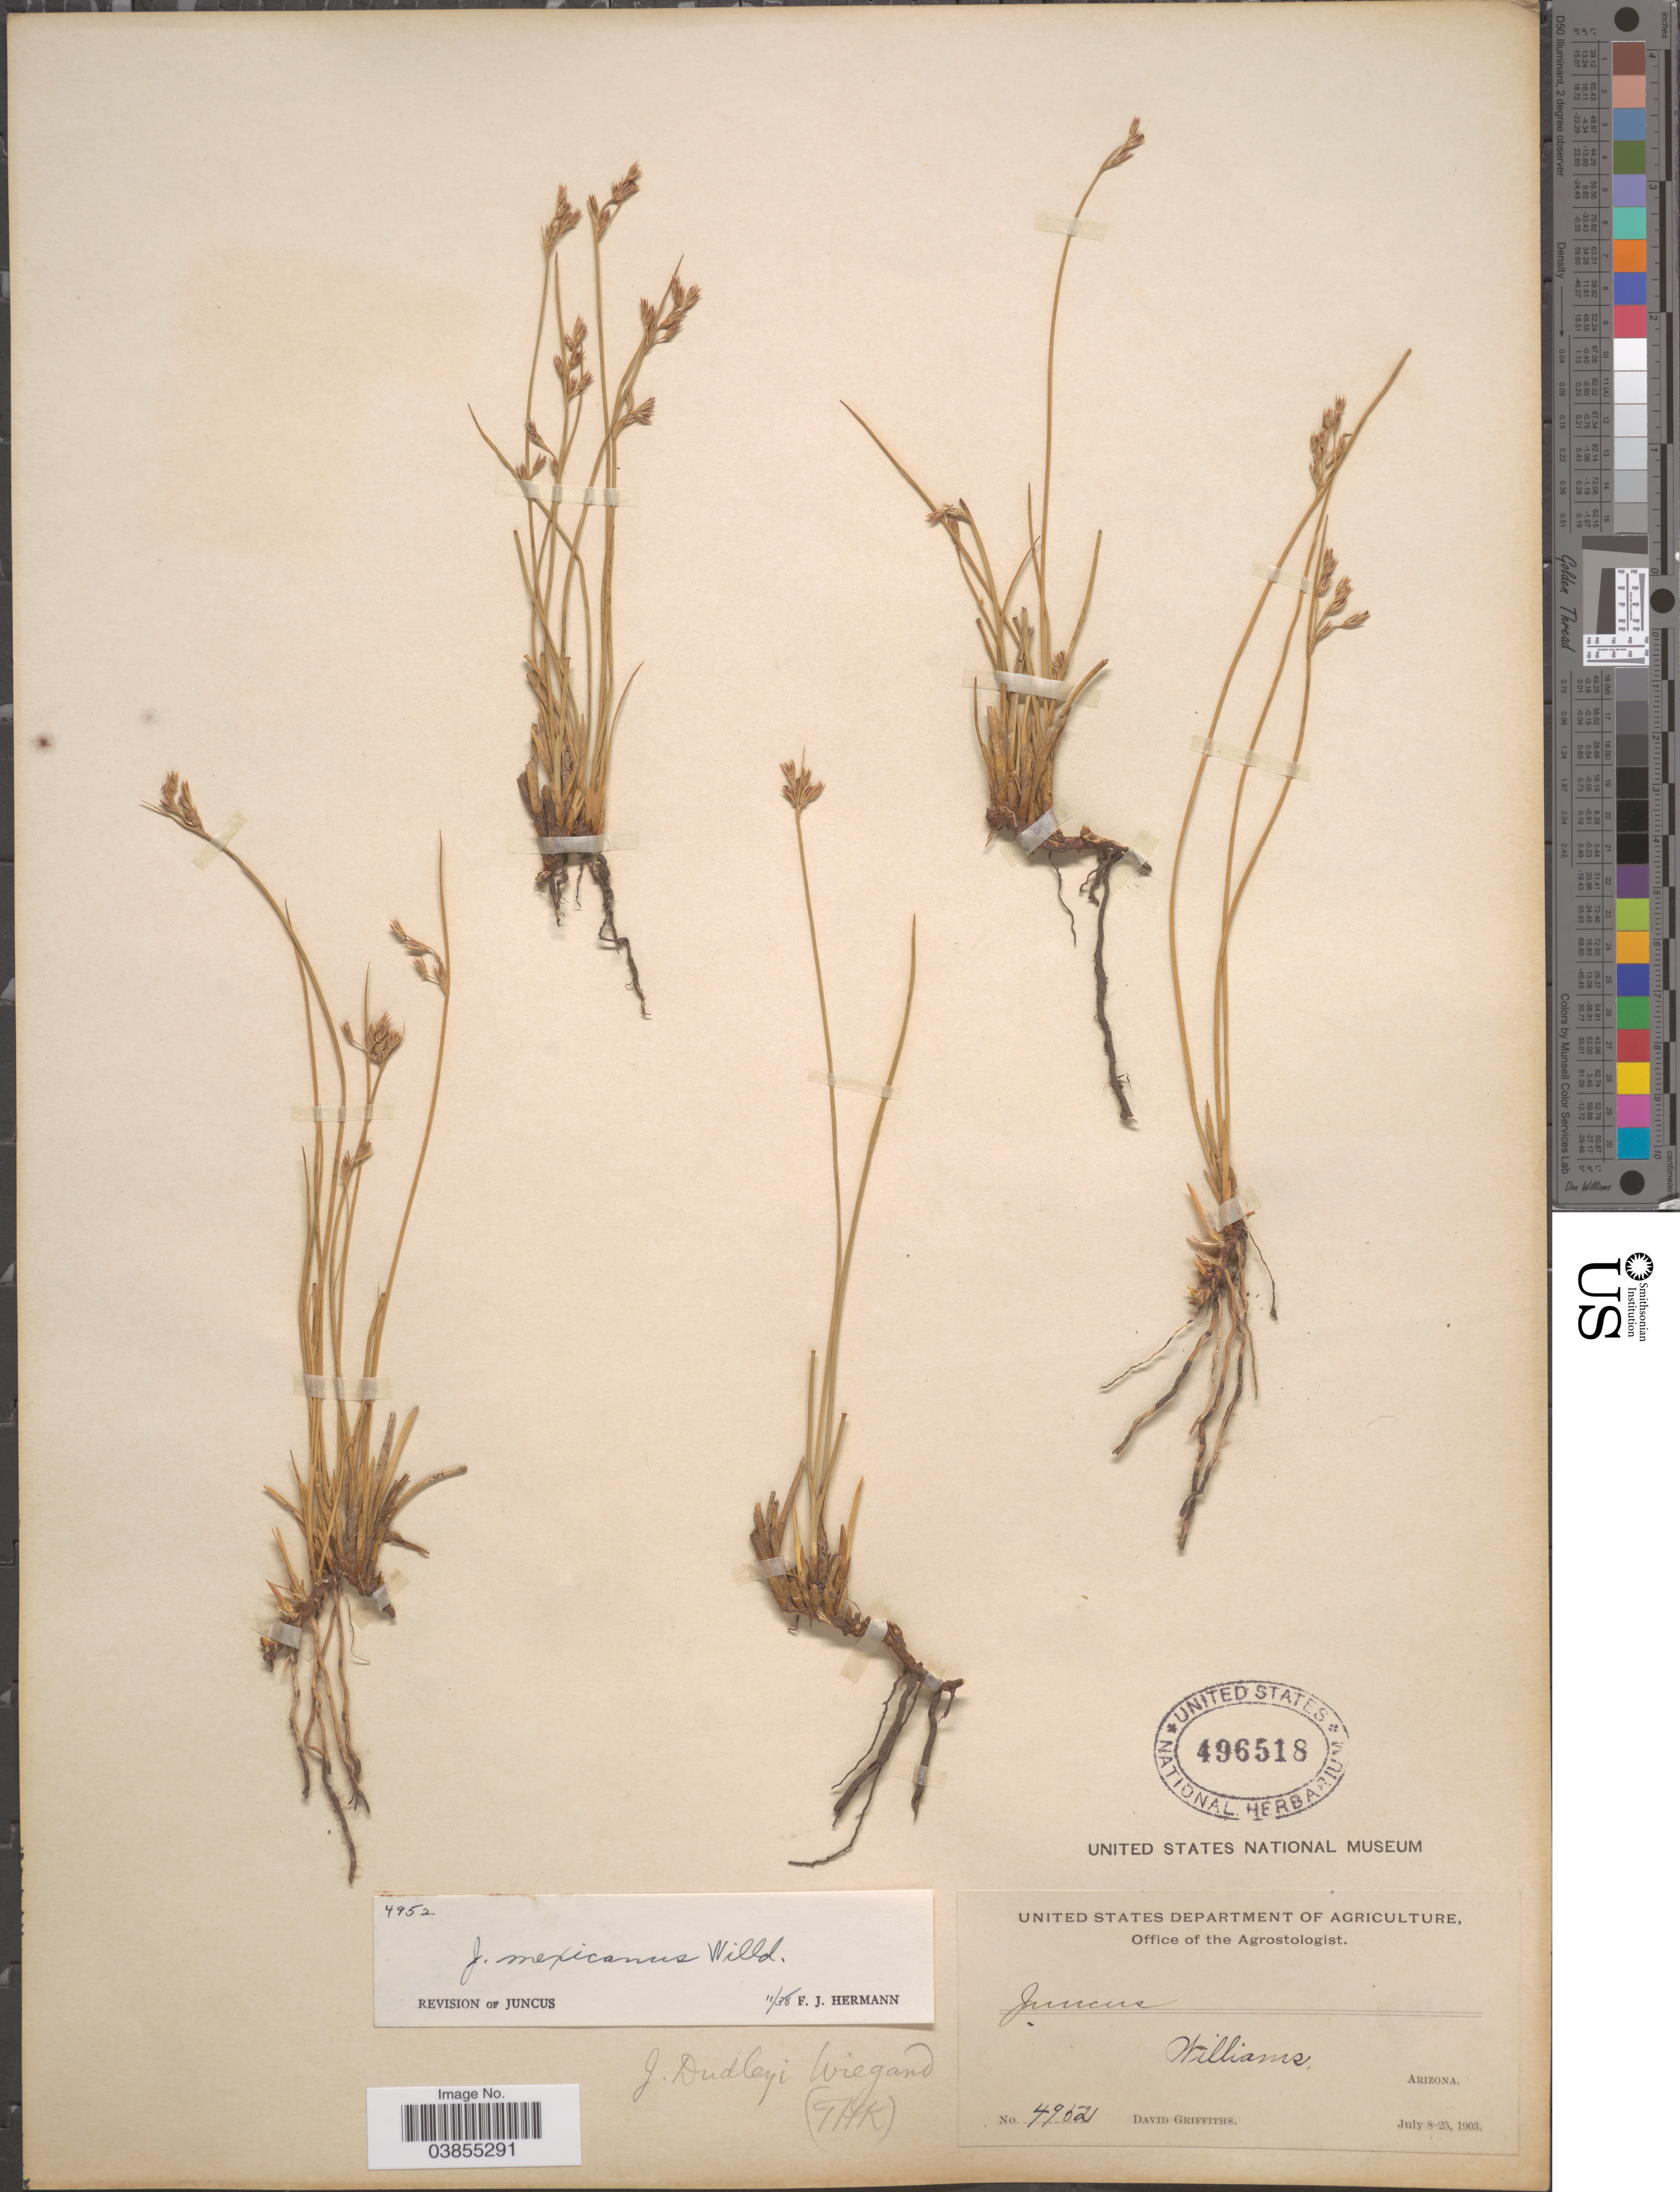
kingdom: Plantae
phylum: Tracheophyta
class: Liliopsida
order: Poales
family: Juncaceae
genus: Juncus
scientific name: Juncus mexicanus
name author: Willd. ex Schult. & Schult. f.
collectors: D. Griffiths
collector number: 4952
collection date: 1903-07-08/1903-07-25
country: United States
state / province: Arizona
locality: Williams.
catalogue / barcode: US 496518